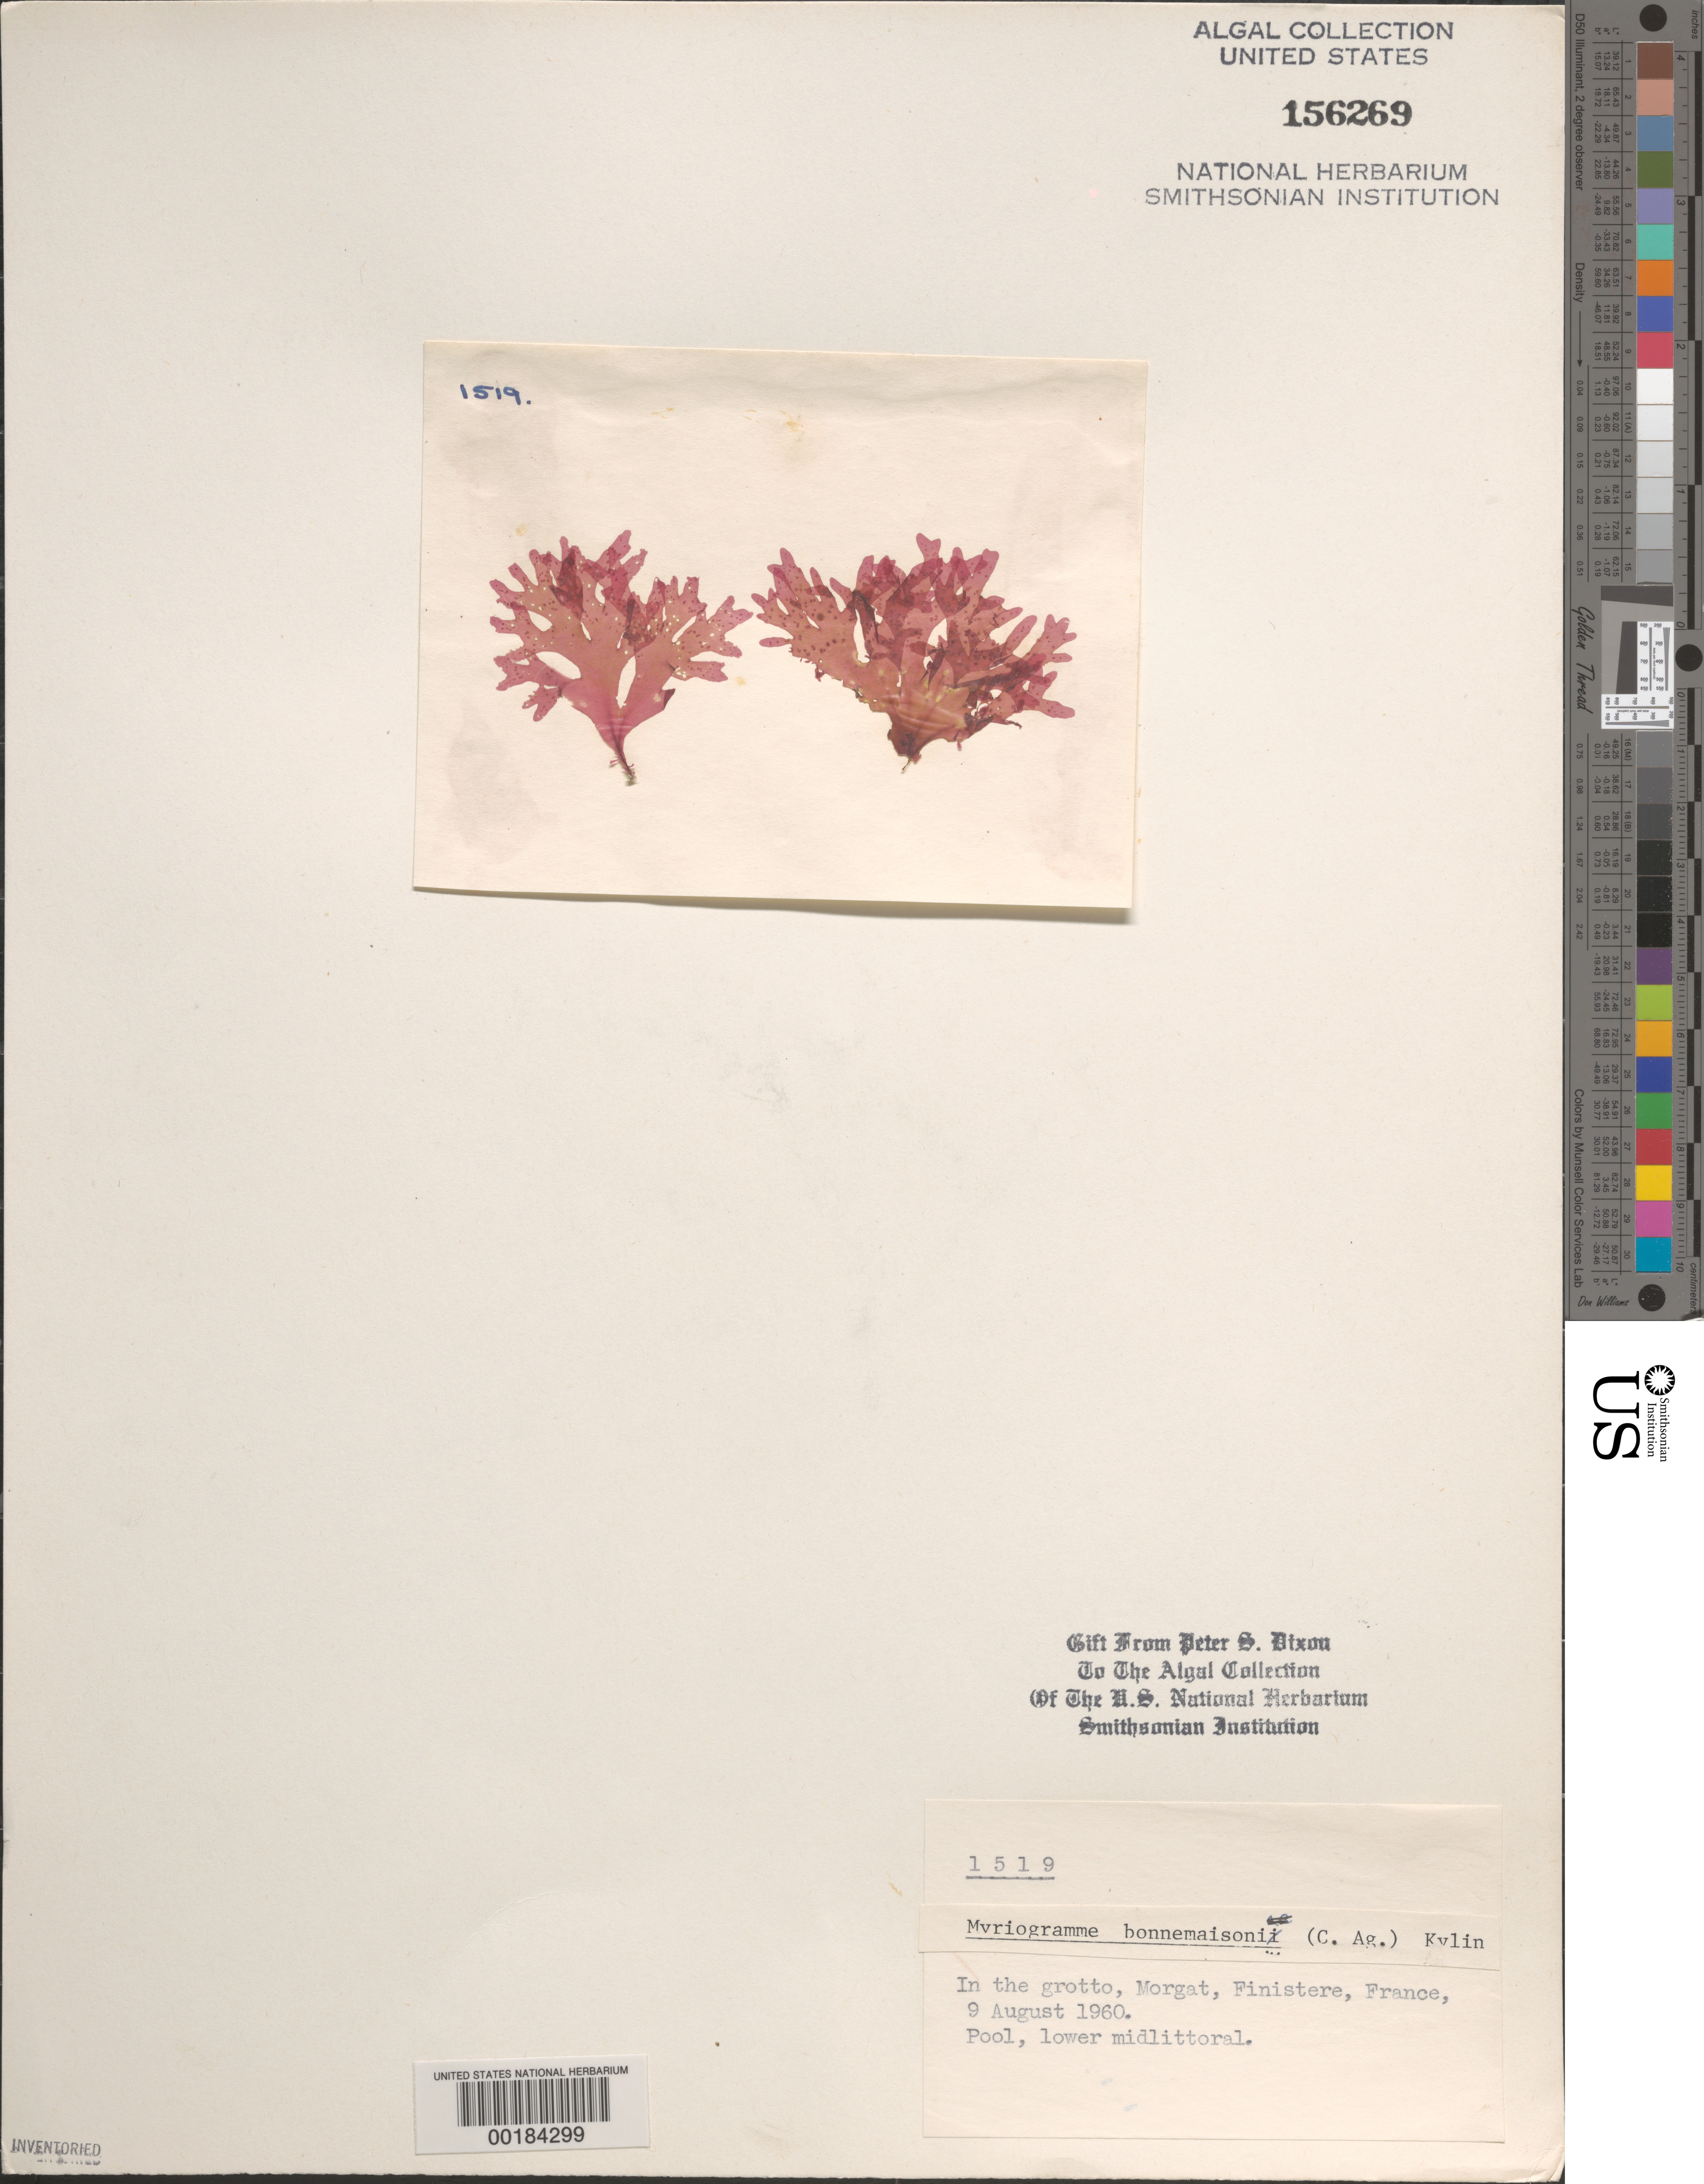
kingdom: Plantae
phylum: Rhodophyta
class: Florideophyceae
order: Ceramiales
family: Delesseriaceae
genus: Haraldiophyllum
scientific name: Haraldiophyllum bonnemaisonii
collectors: P. S. Dixon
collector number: PSD 1519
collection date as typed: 09 Aug 1960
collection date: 1960-08-09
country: France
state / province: Bretagne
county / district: Finistère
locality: Morgat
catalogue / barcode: US 156269